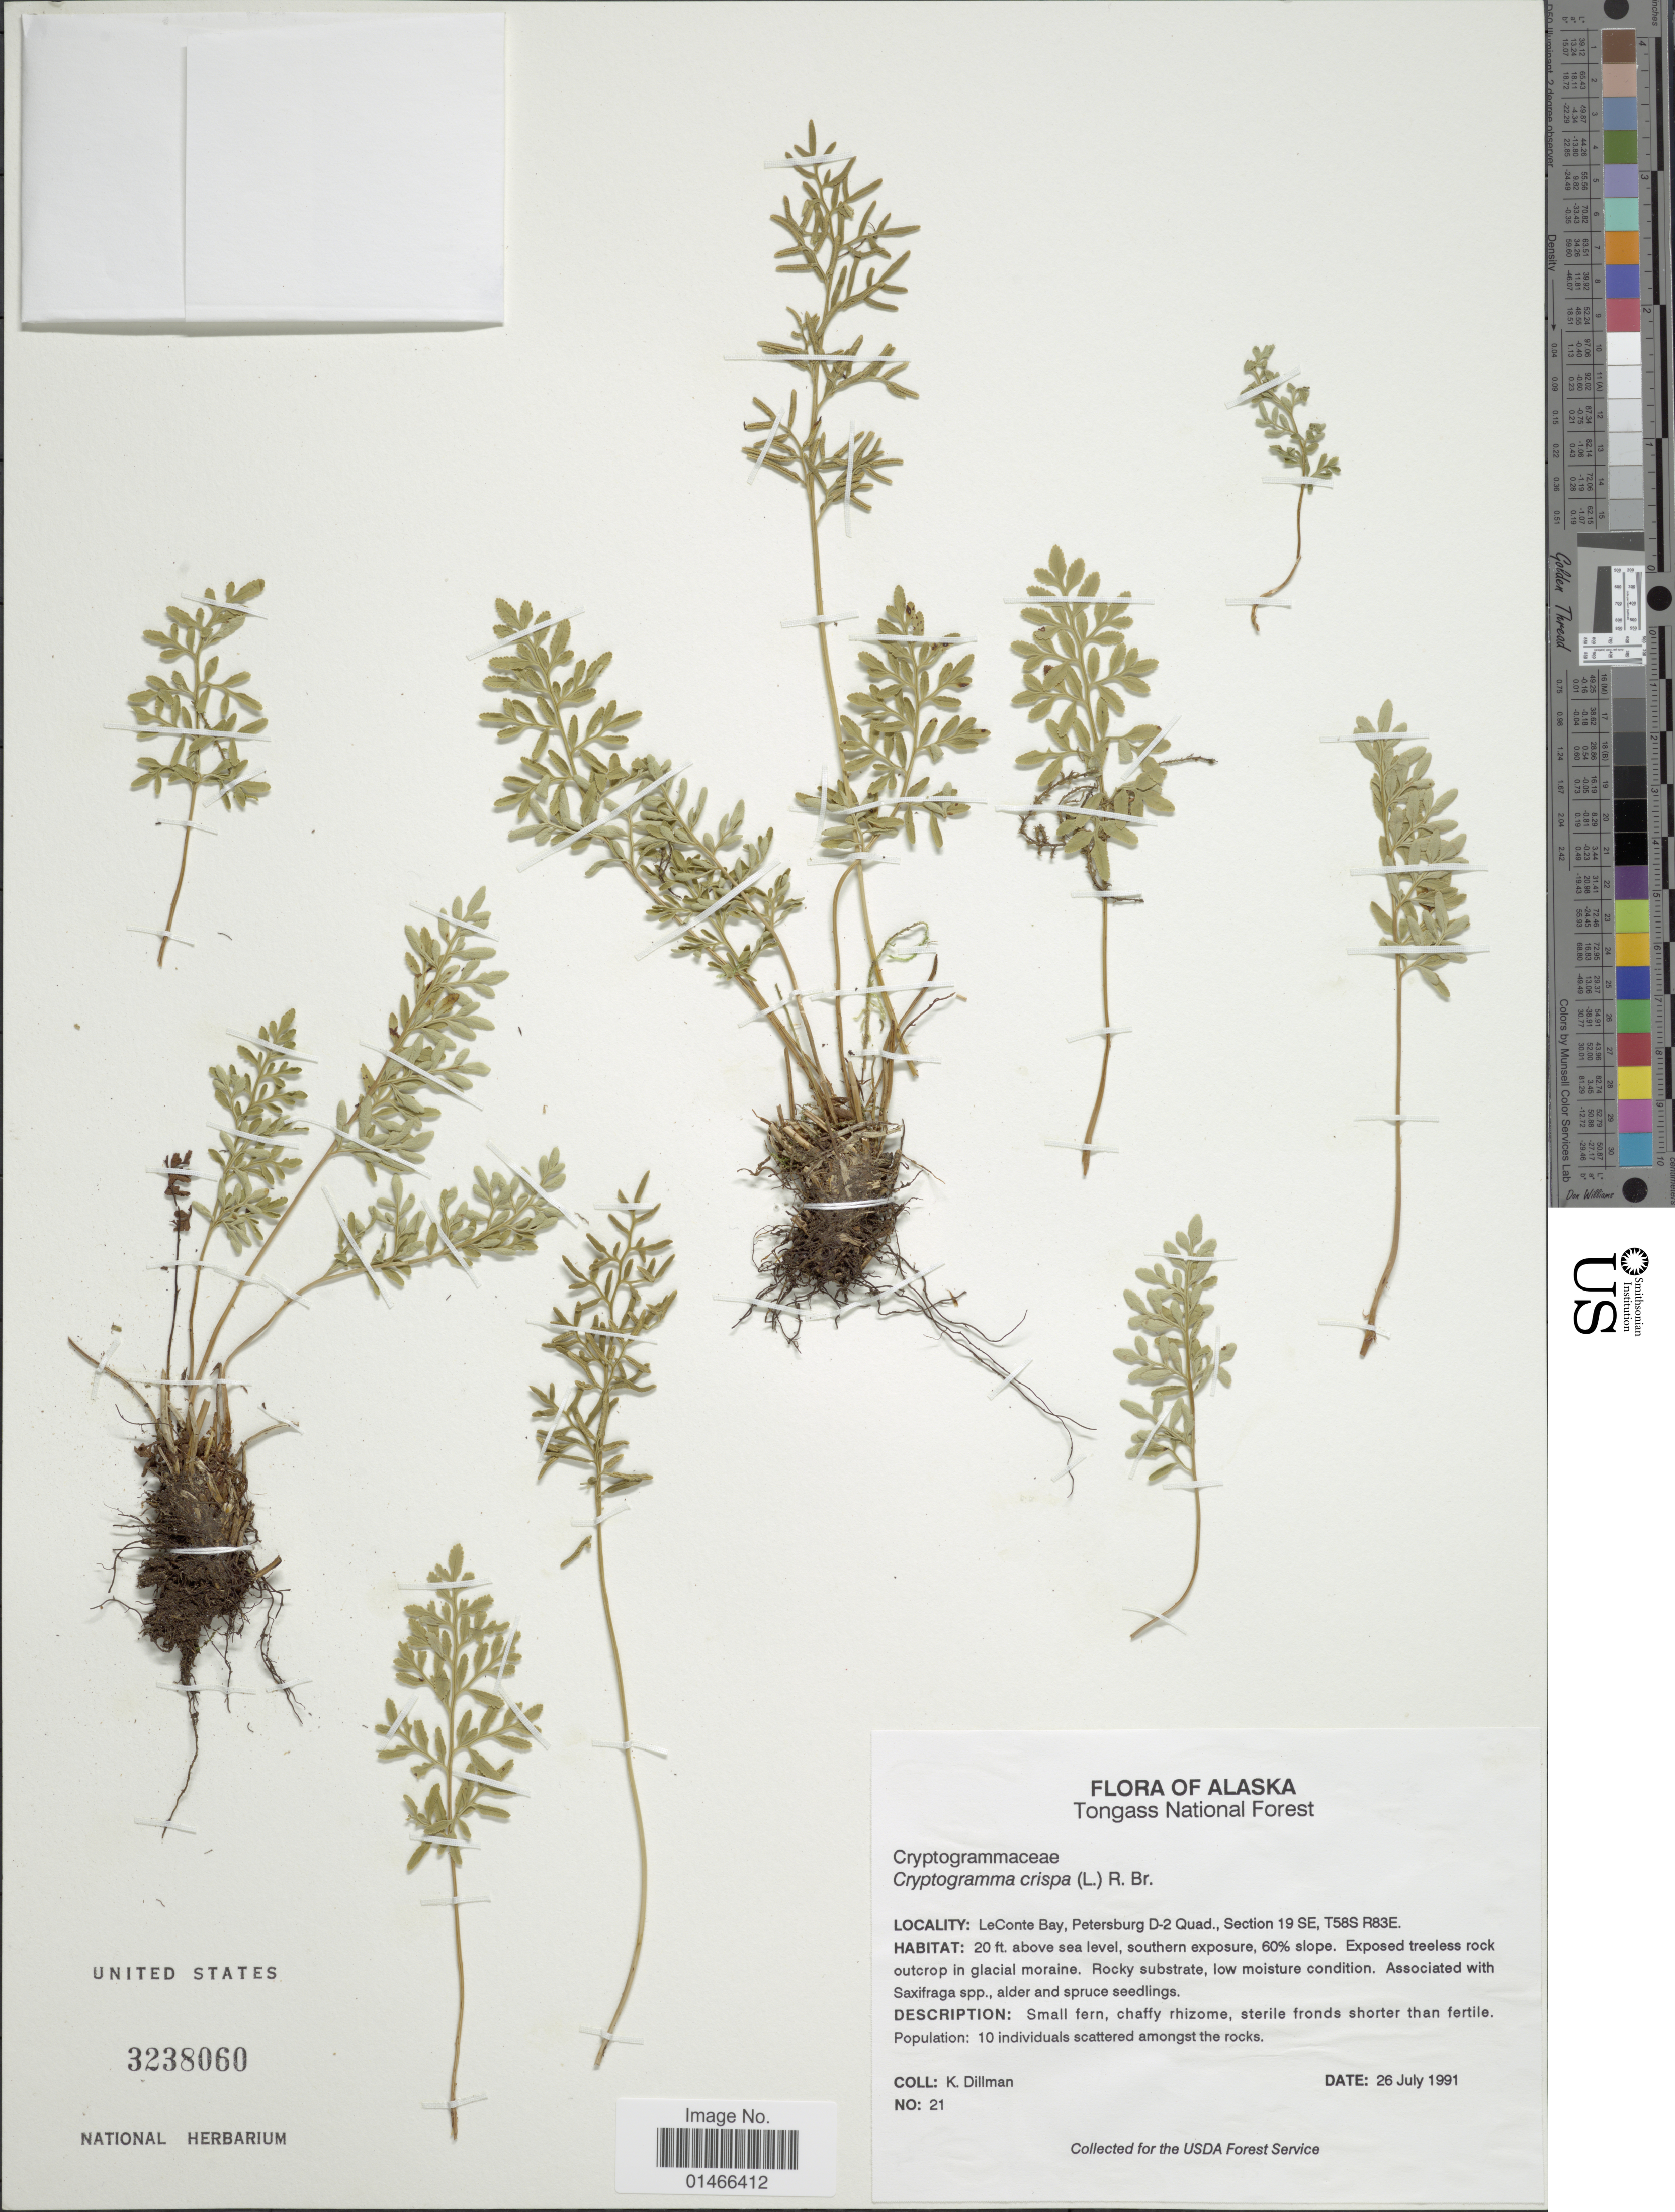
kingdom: Plantae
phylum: Tracheophyta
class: Polypodiopsida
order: Polypodiales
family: Pteridaceae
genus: Cryptogramma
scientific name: Cryptogramma acrostichoides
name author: R. Br.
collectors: K. Dillman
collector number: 21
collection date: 1991-07-26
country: United States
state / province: Alaska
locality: Tongass National Forest. LeConte Bay, Petersburg D-2 Quad., Section 19 SE, T58S R83E.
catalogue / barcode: US 3238060